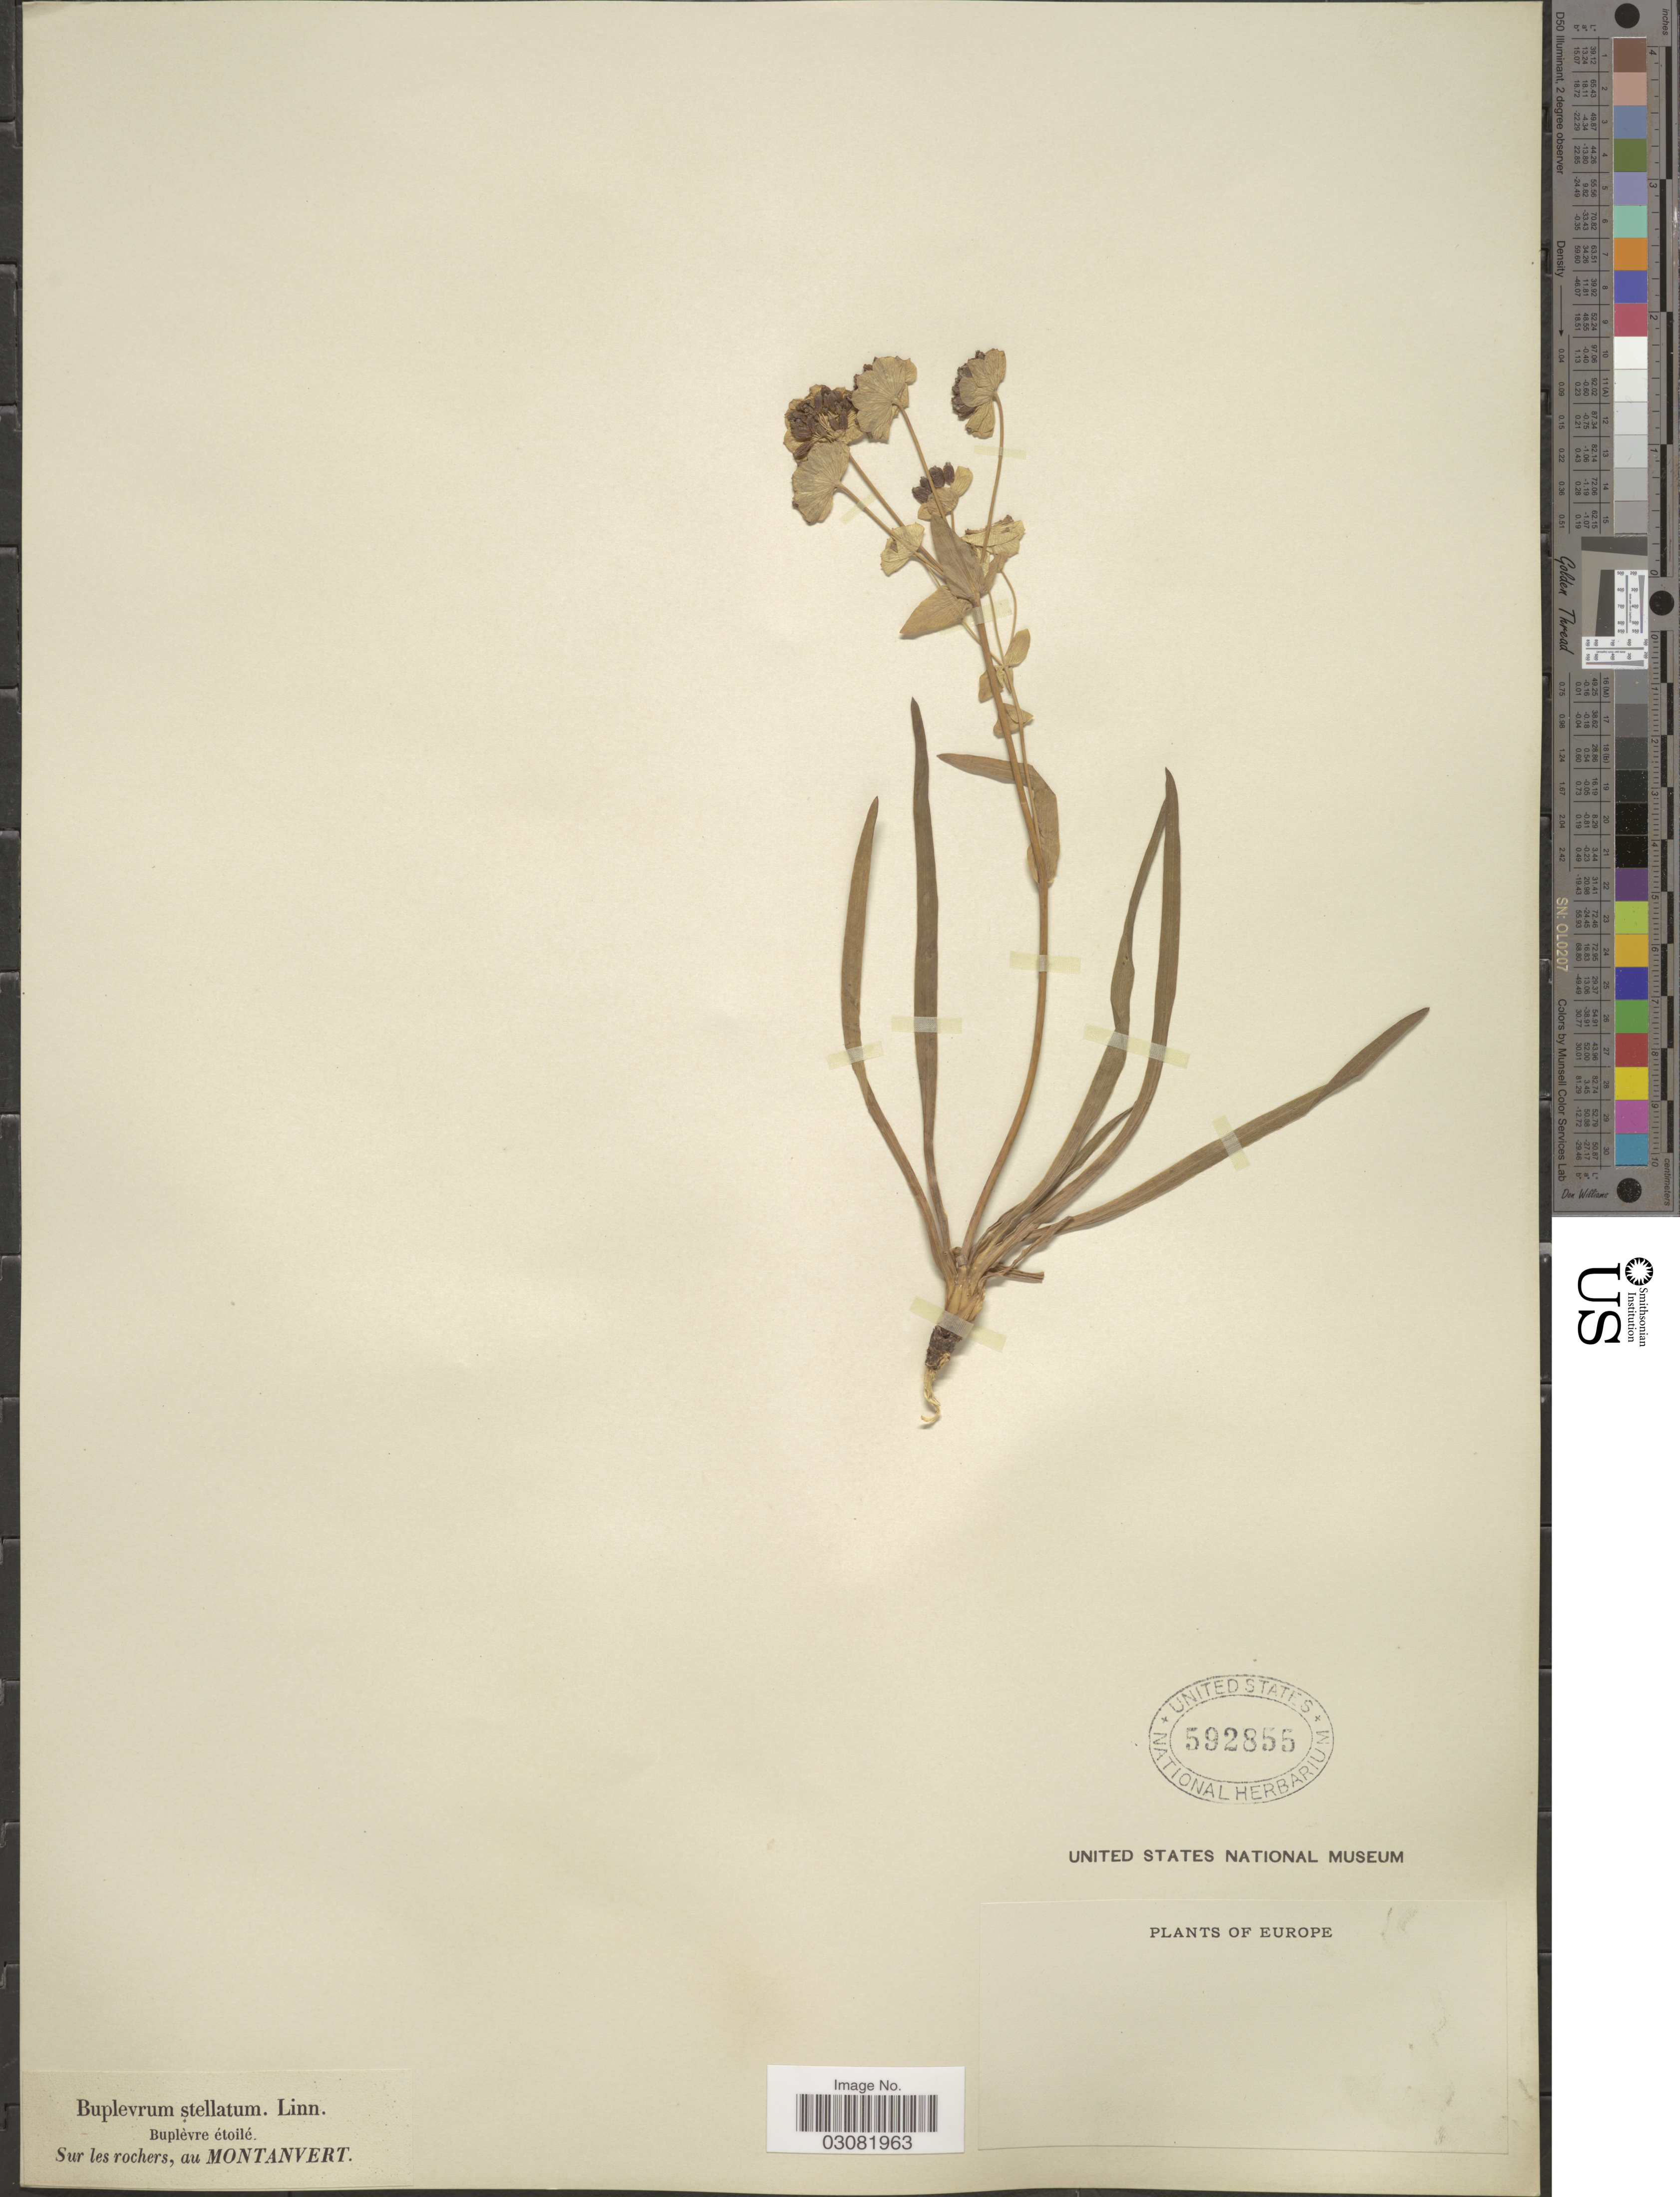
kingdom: Plantae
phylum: Tracheophyta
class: Magnoliopsida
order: Apiales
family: Apiaceae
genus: Bupleurum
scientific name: Bupleurum stellatum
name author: L.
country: France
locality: Europe. Sur les rochers, au Montanvert.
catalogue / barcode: US 592855